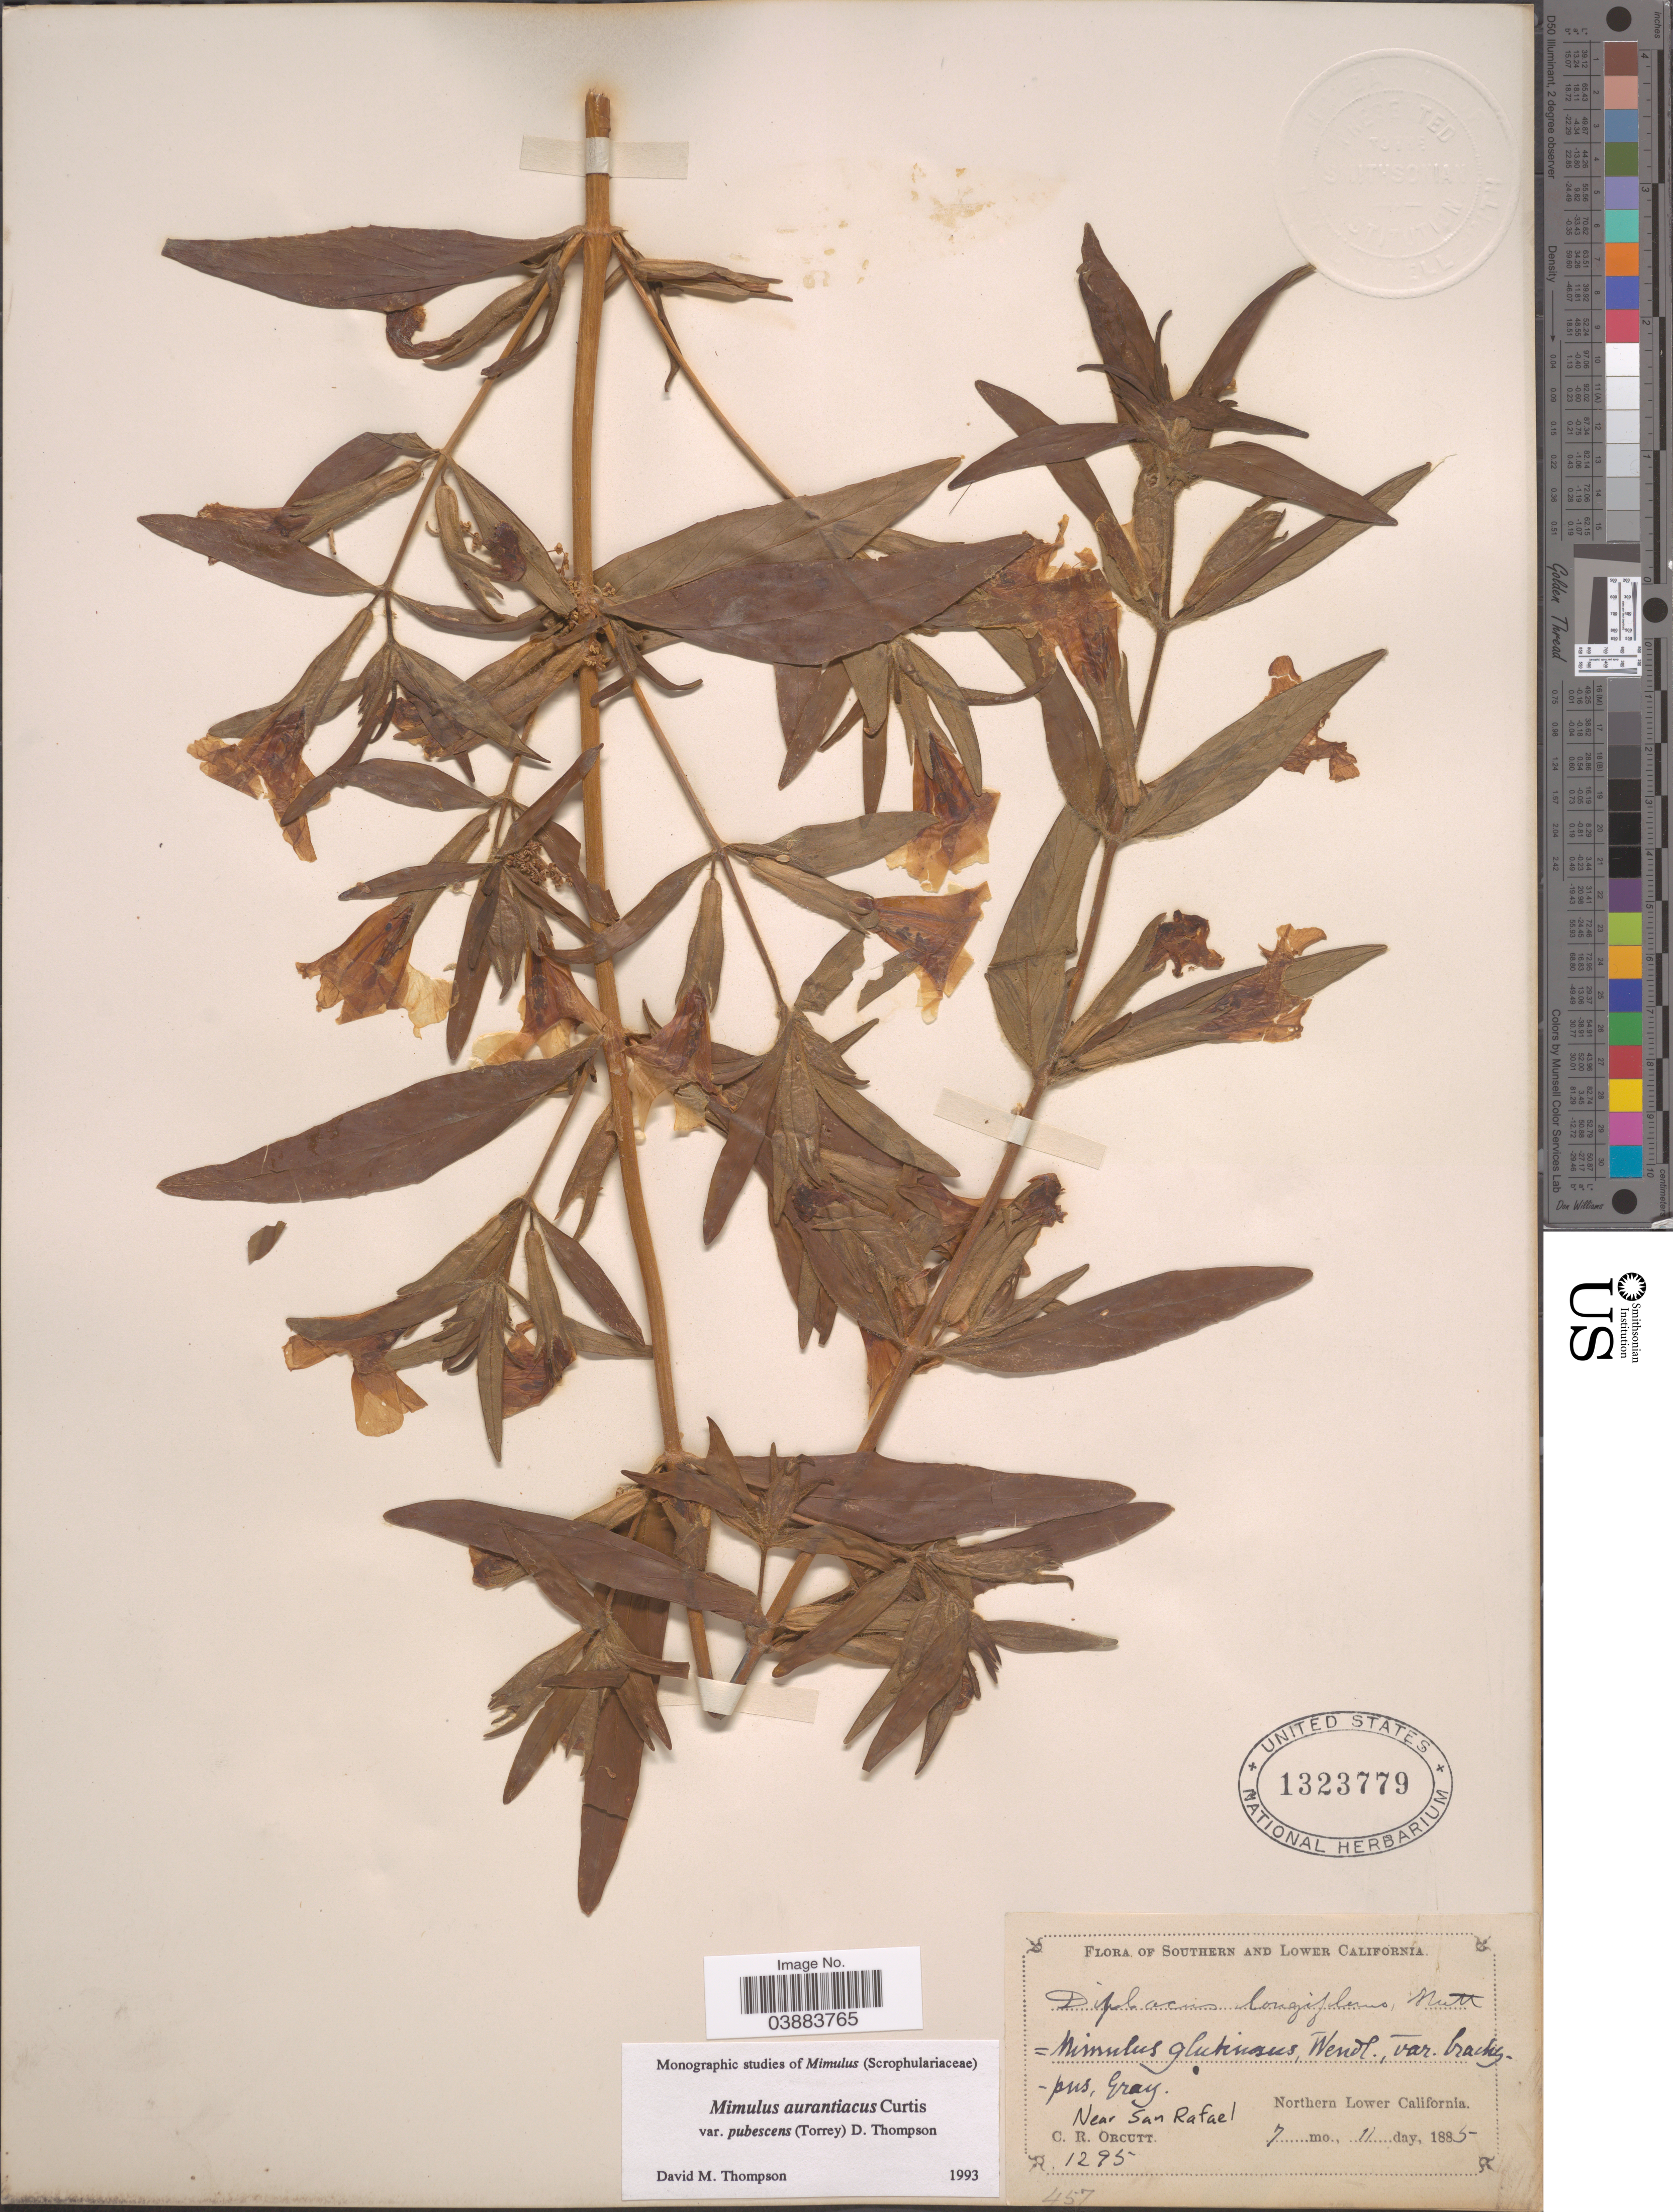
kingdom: Plantae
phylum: Tracheophyta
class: Magnoliopsida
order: Lamiales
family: Phrymaceae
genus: Diplacus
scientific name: Diplacus aurantiacus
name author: (Curtis) Jeps.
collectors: C. R. Orcutt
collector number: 1295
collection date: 1885-07-11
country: Mexico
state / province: Baja California Norte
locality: Near San Rafael. Northern Lower California.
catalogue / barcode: US 1323779